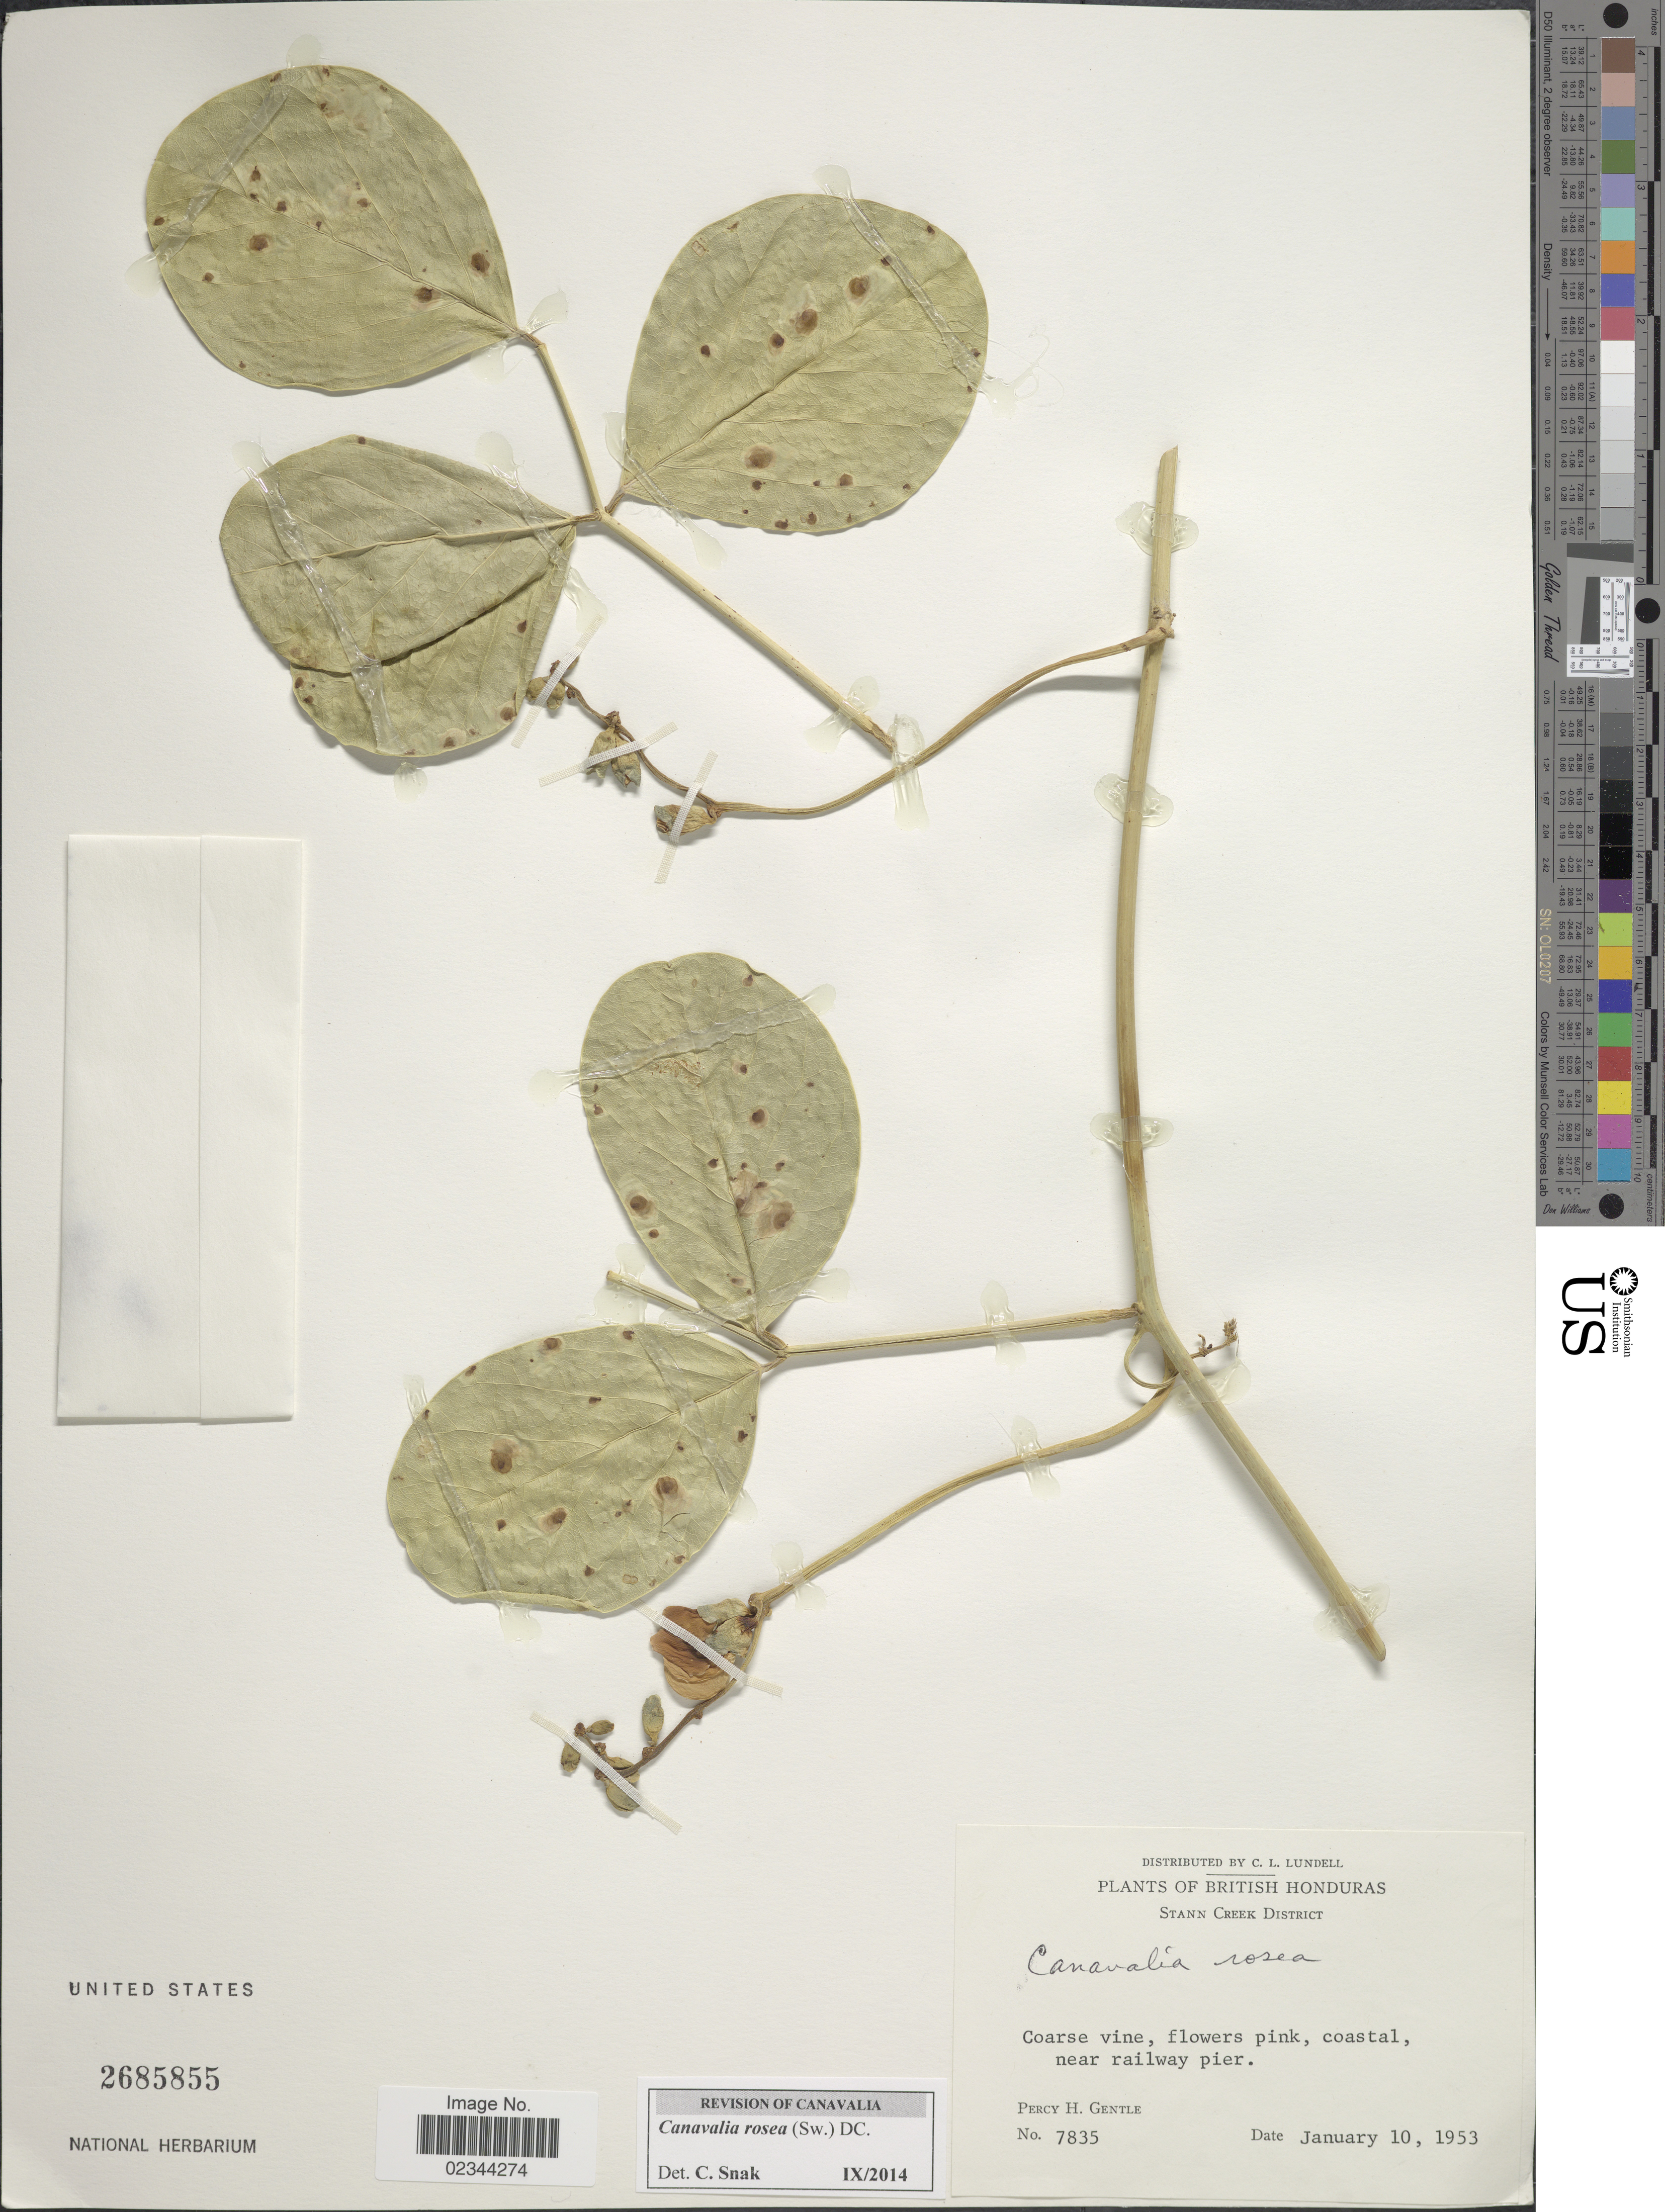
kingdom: Plantae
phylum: Tracheophyta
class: Magnoliopsida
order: Fabales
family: Fabaceae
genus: Canavalia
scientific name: Canavalia rosea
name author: (Sw.) DC.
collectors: P. H. Gentle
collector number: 7835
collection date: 1953-01-10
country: Belize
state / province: Stann Creek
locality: British Honduras, coastal, near railway pier.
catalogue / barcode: US 2685855